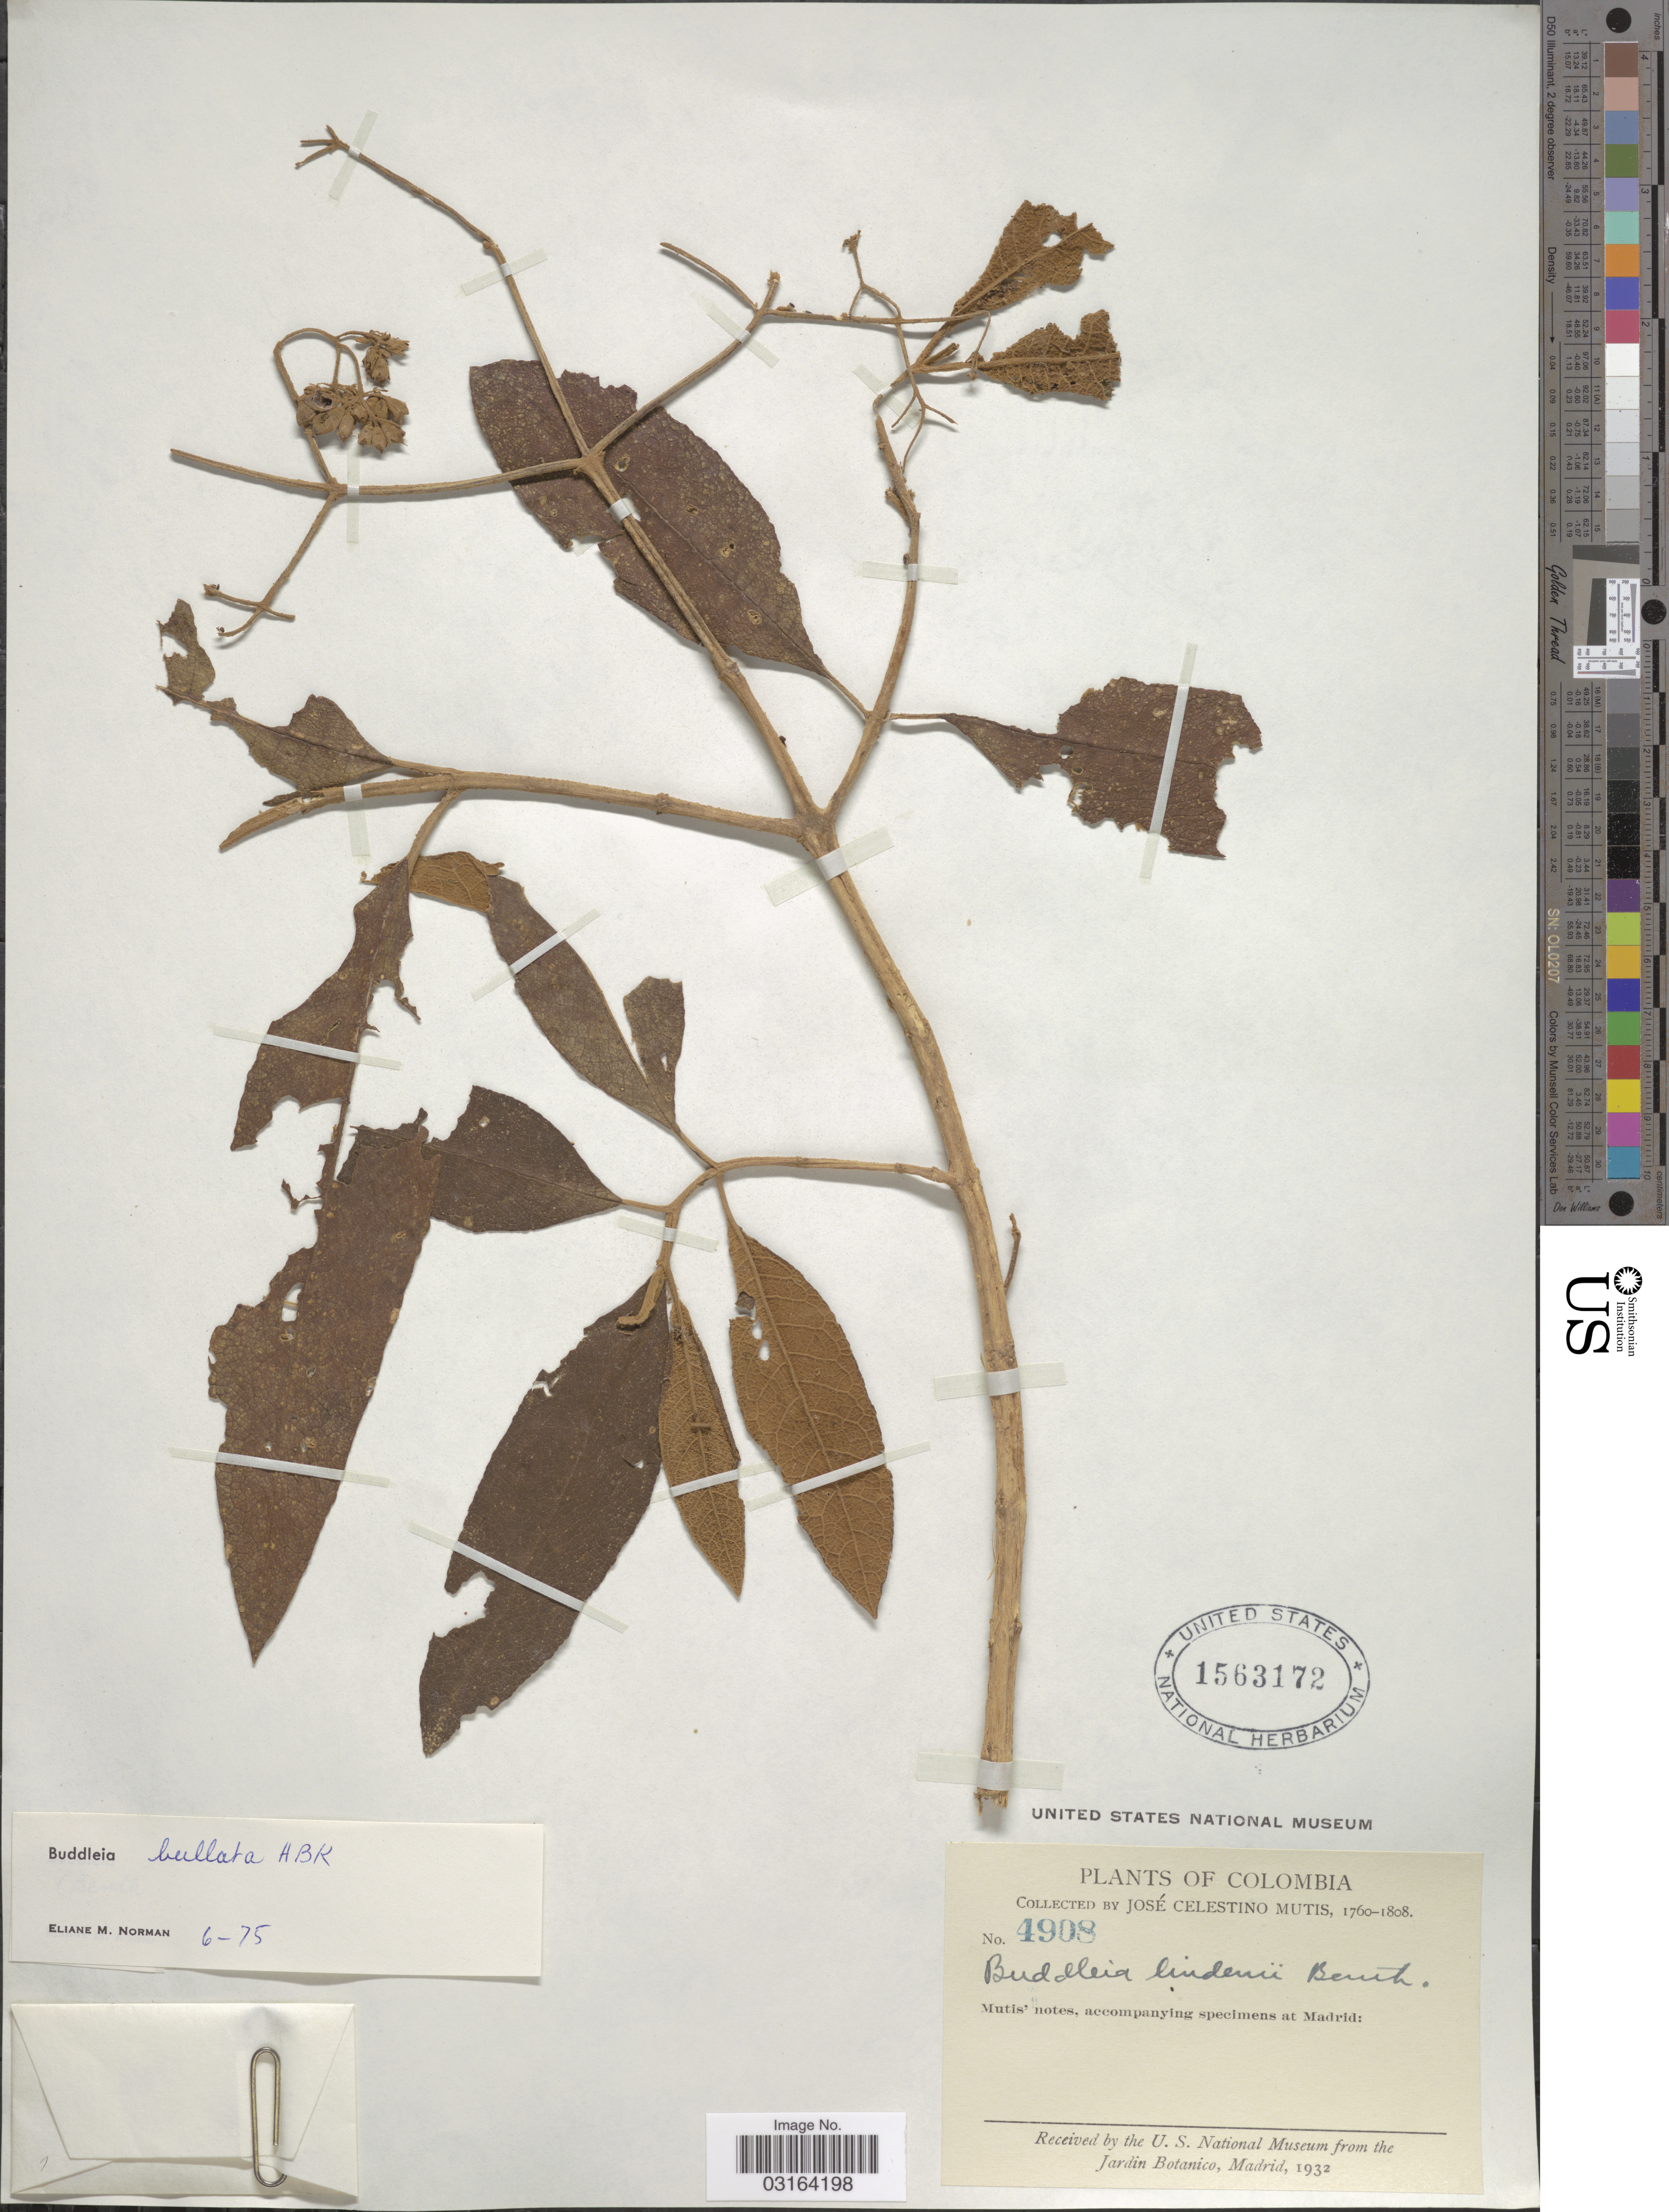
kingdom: Plantae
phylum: Tracheophyta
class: Magnoliopsida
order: Lamiales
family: Scrophulariaceae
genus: Buddleja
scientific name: Buddleja bullata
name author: Kunth in Humb. & et al.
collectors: J. C. B. Mutis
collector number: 4908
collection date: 1760/1808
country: Colombia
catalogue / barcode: US 1563172